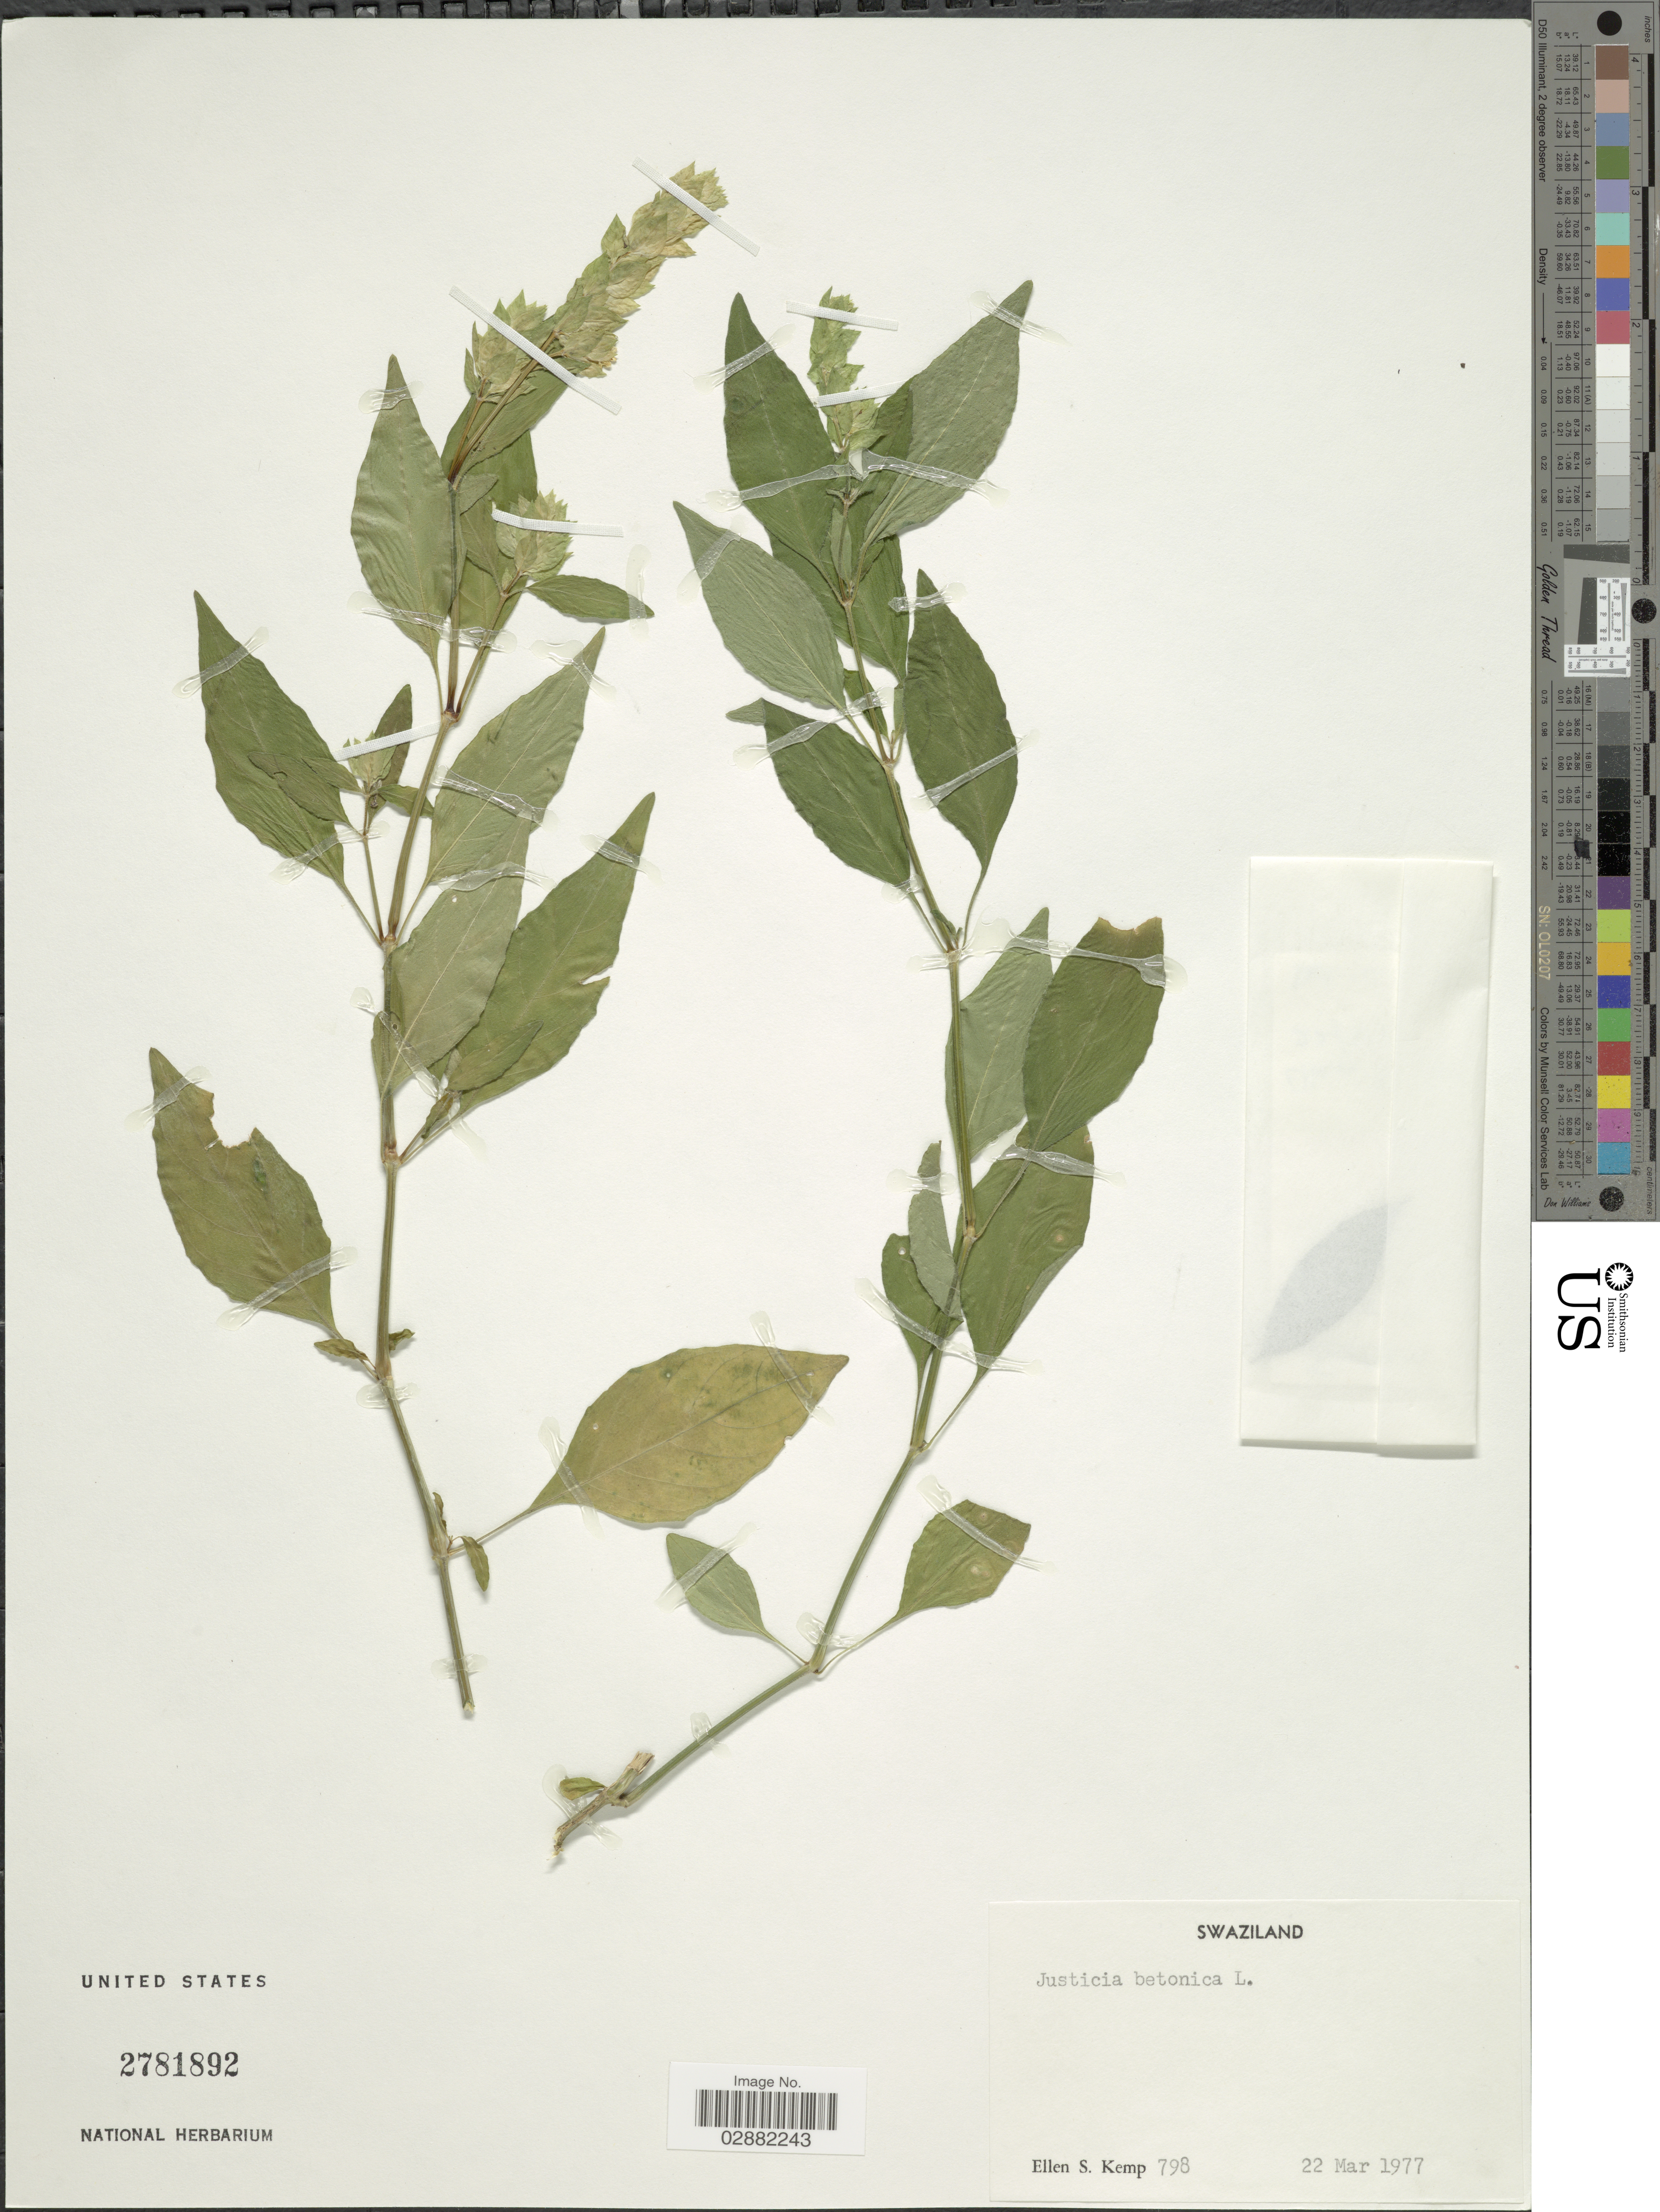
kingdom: Plantae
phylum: Tracheophyta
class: Magnoliopsida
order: Lamiales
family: Acanthaceae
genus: Justicia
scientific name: Justicia betonica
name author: L.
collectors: E. S. Kemp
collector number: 798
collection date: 1977-03-22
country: Eswatini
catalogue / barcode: US 2781892